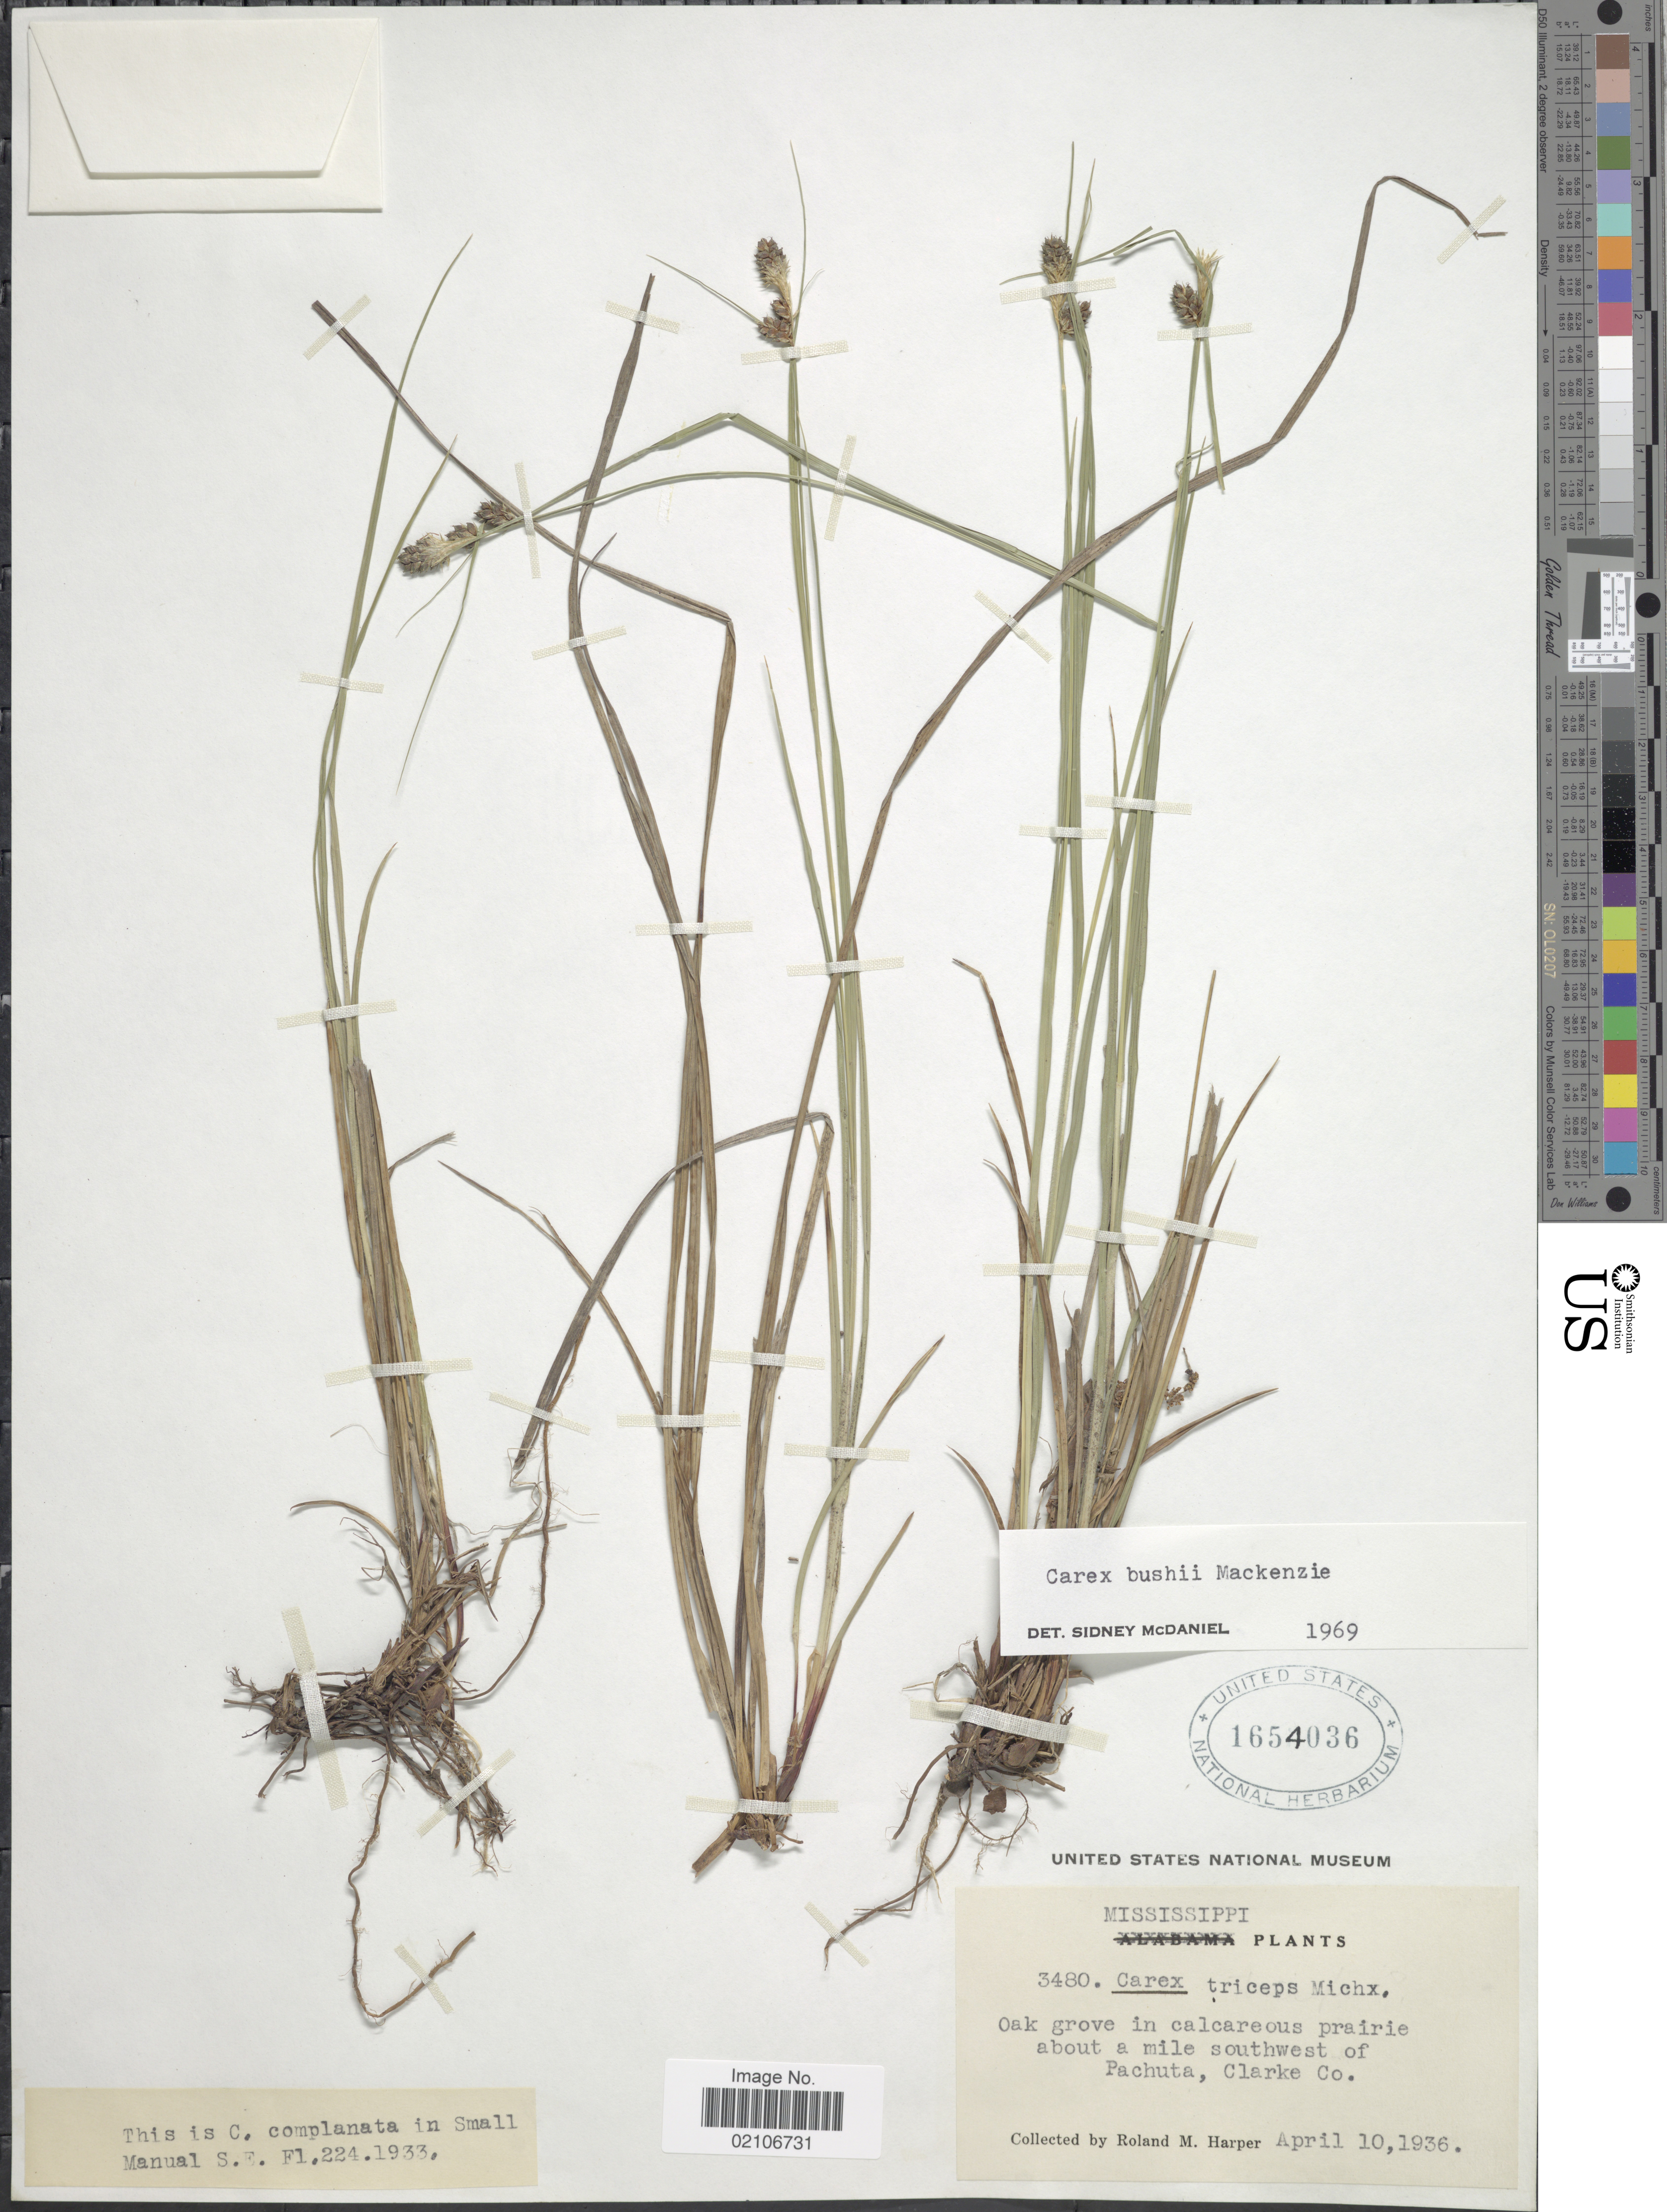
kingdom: Plantae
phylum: Tracheophyta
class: Liliopsida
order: Poales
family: Cyperaceae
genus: Carex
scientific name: Carex bushii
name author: Mack.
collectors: R. M. Harper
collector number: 3480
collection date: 1936-04-10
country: United States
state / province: Mississippi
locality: Oak grove in calcareous prairie about a mile southwest of Pachuta, Clarke Co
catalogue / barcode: US 1654036